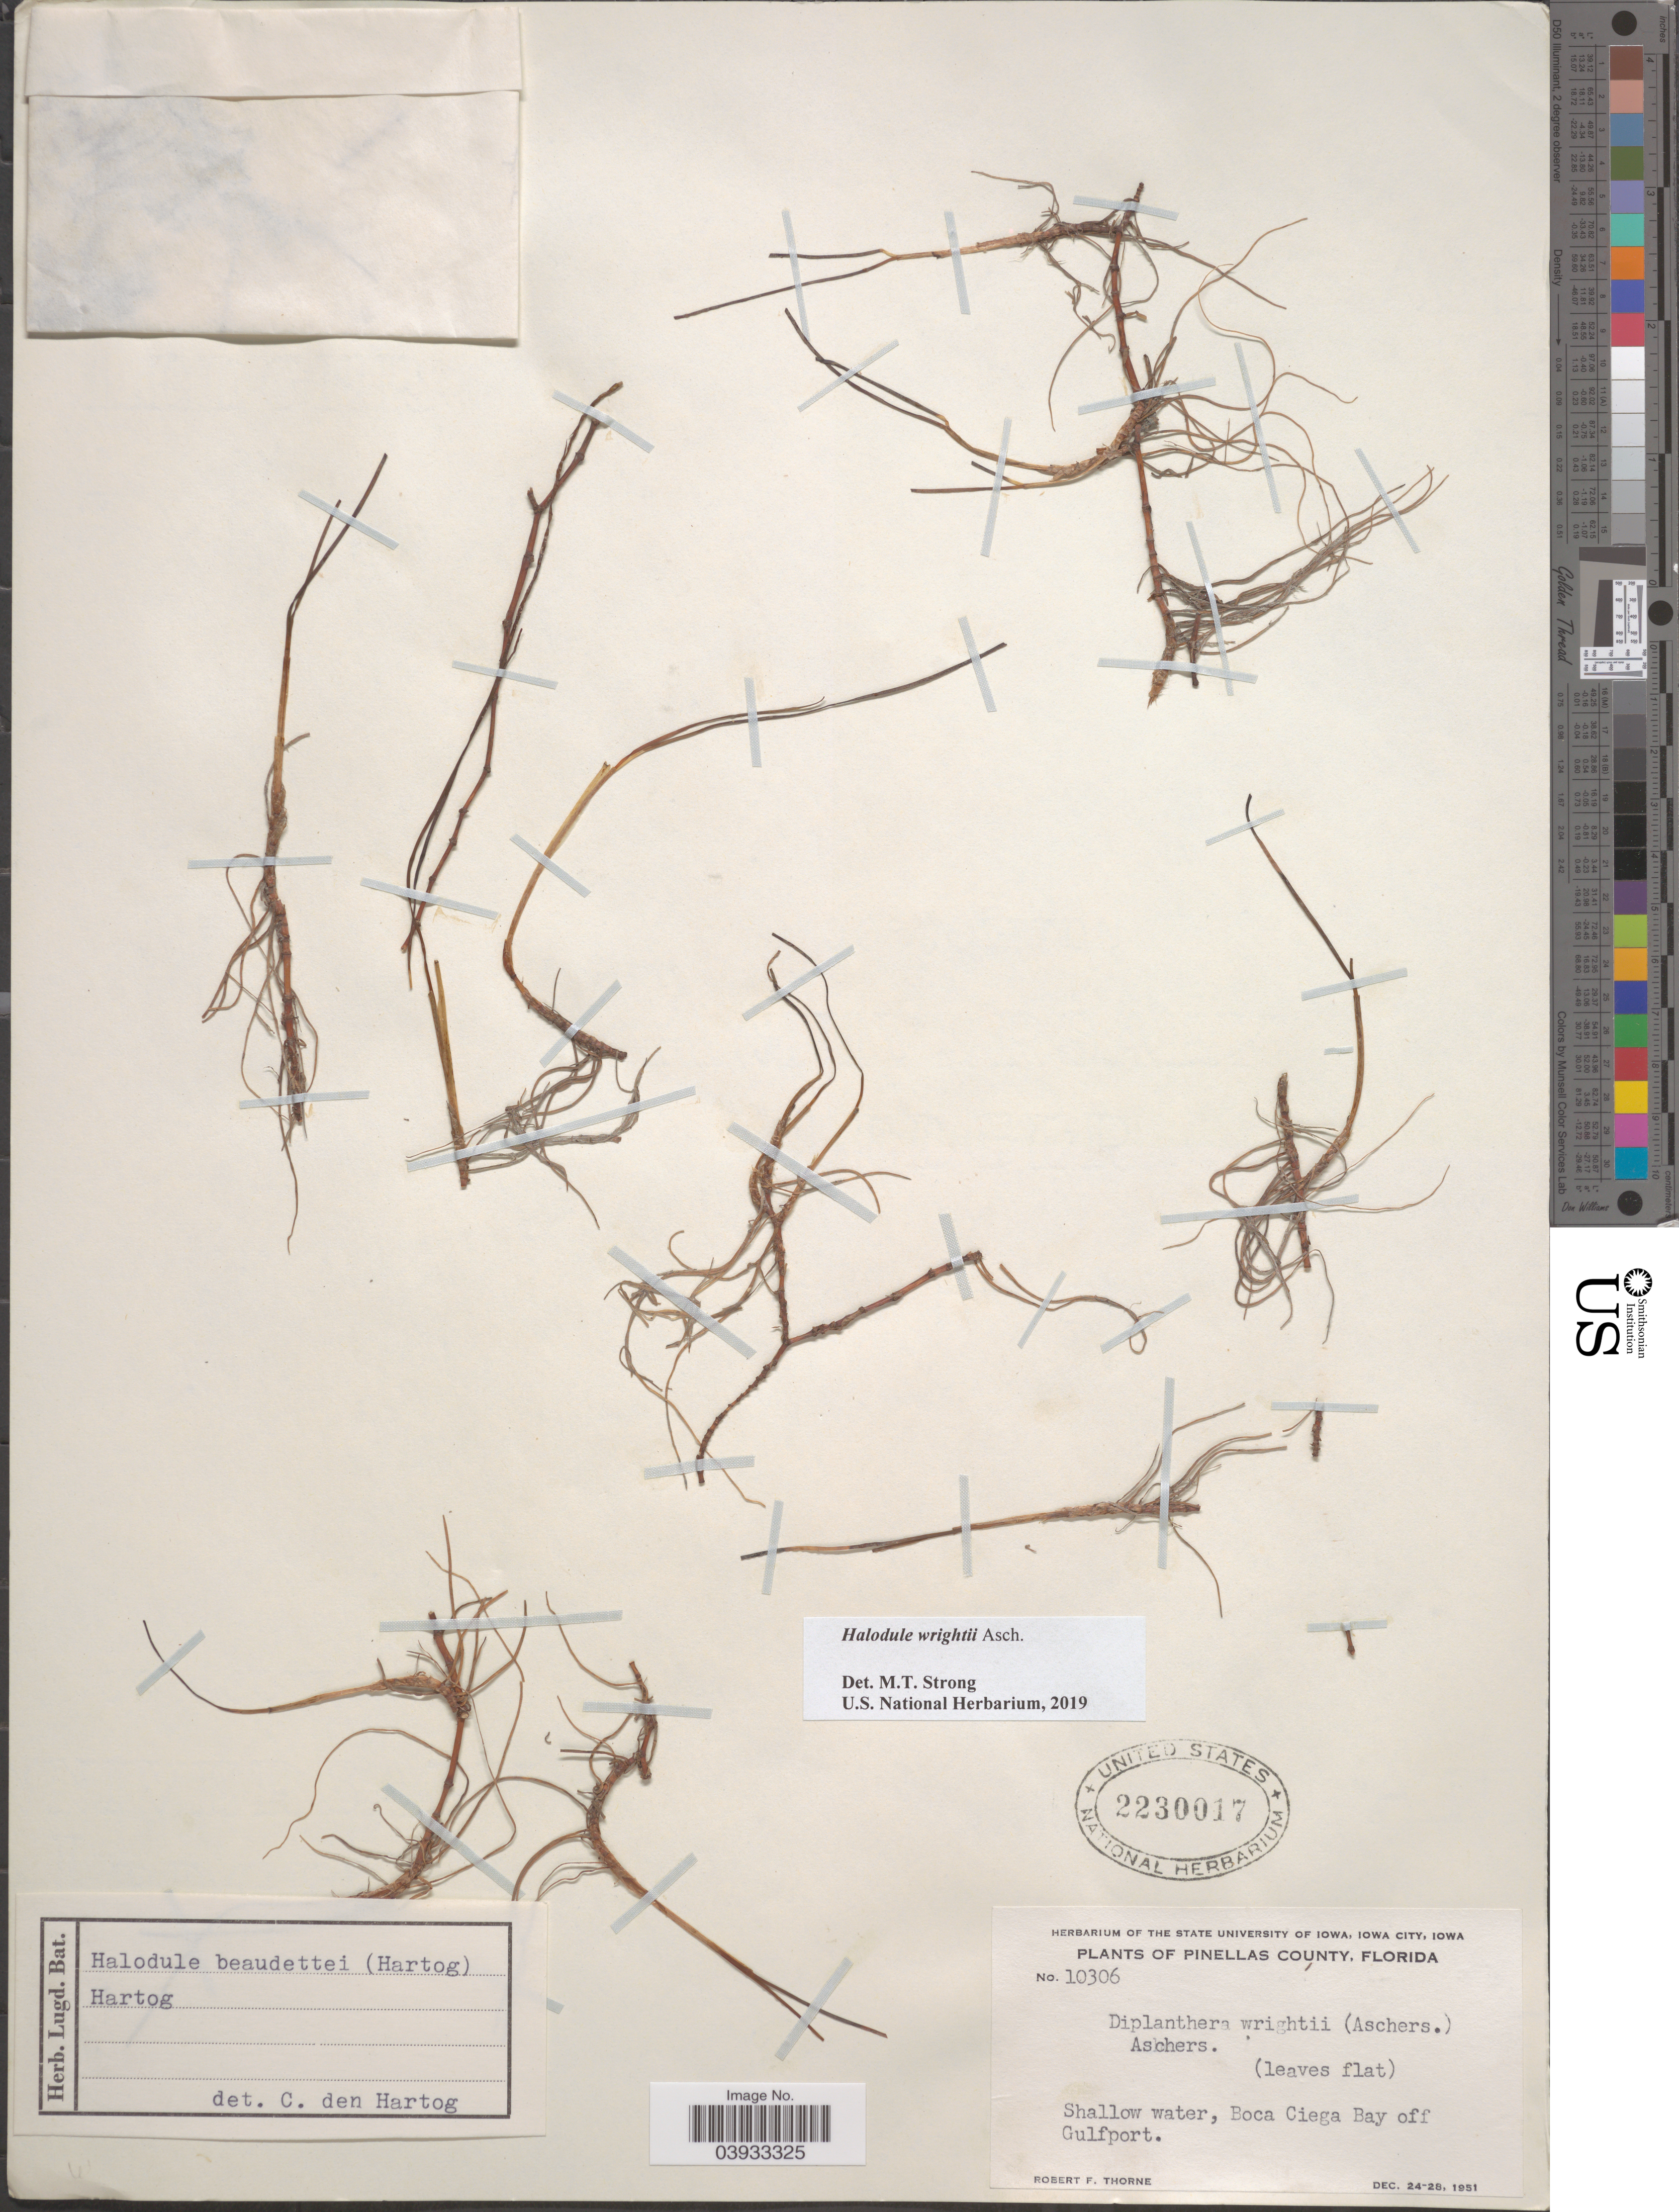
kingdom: Plantae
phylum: Tracheophyta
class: Liliopsida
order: Alismatales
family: Cymodoceaceae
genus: Halodule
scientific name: Halodule wrightii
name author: Asch.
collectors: R. F. Thorne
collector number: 10306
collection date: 1951-12-24/1951-12-28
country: United States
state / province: Florida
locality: Pinellas County. Boca Ciega Bay off Gulfport.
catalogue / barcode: US 2230017